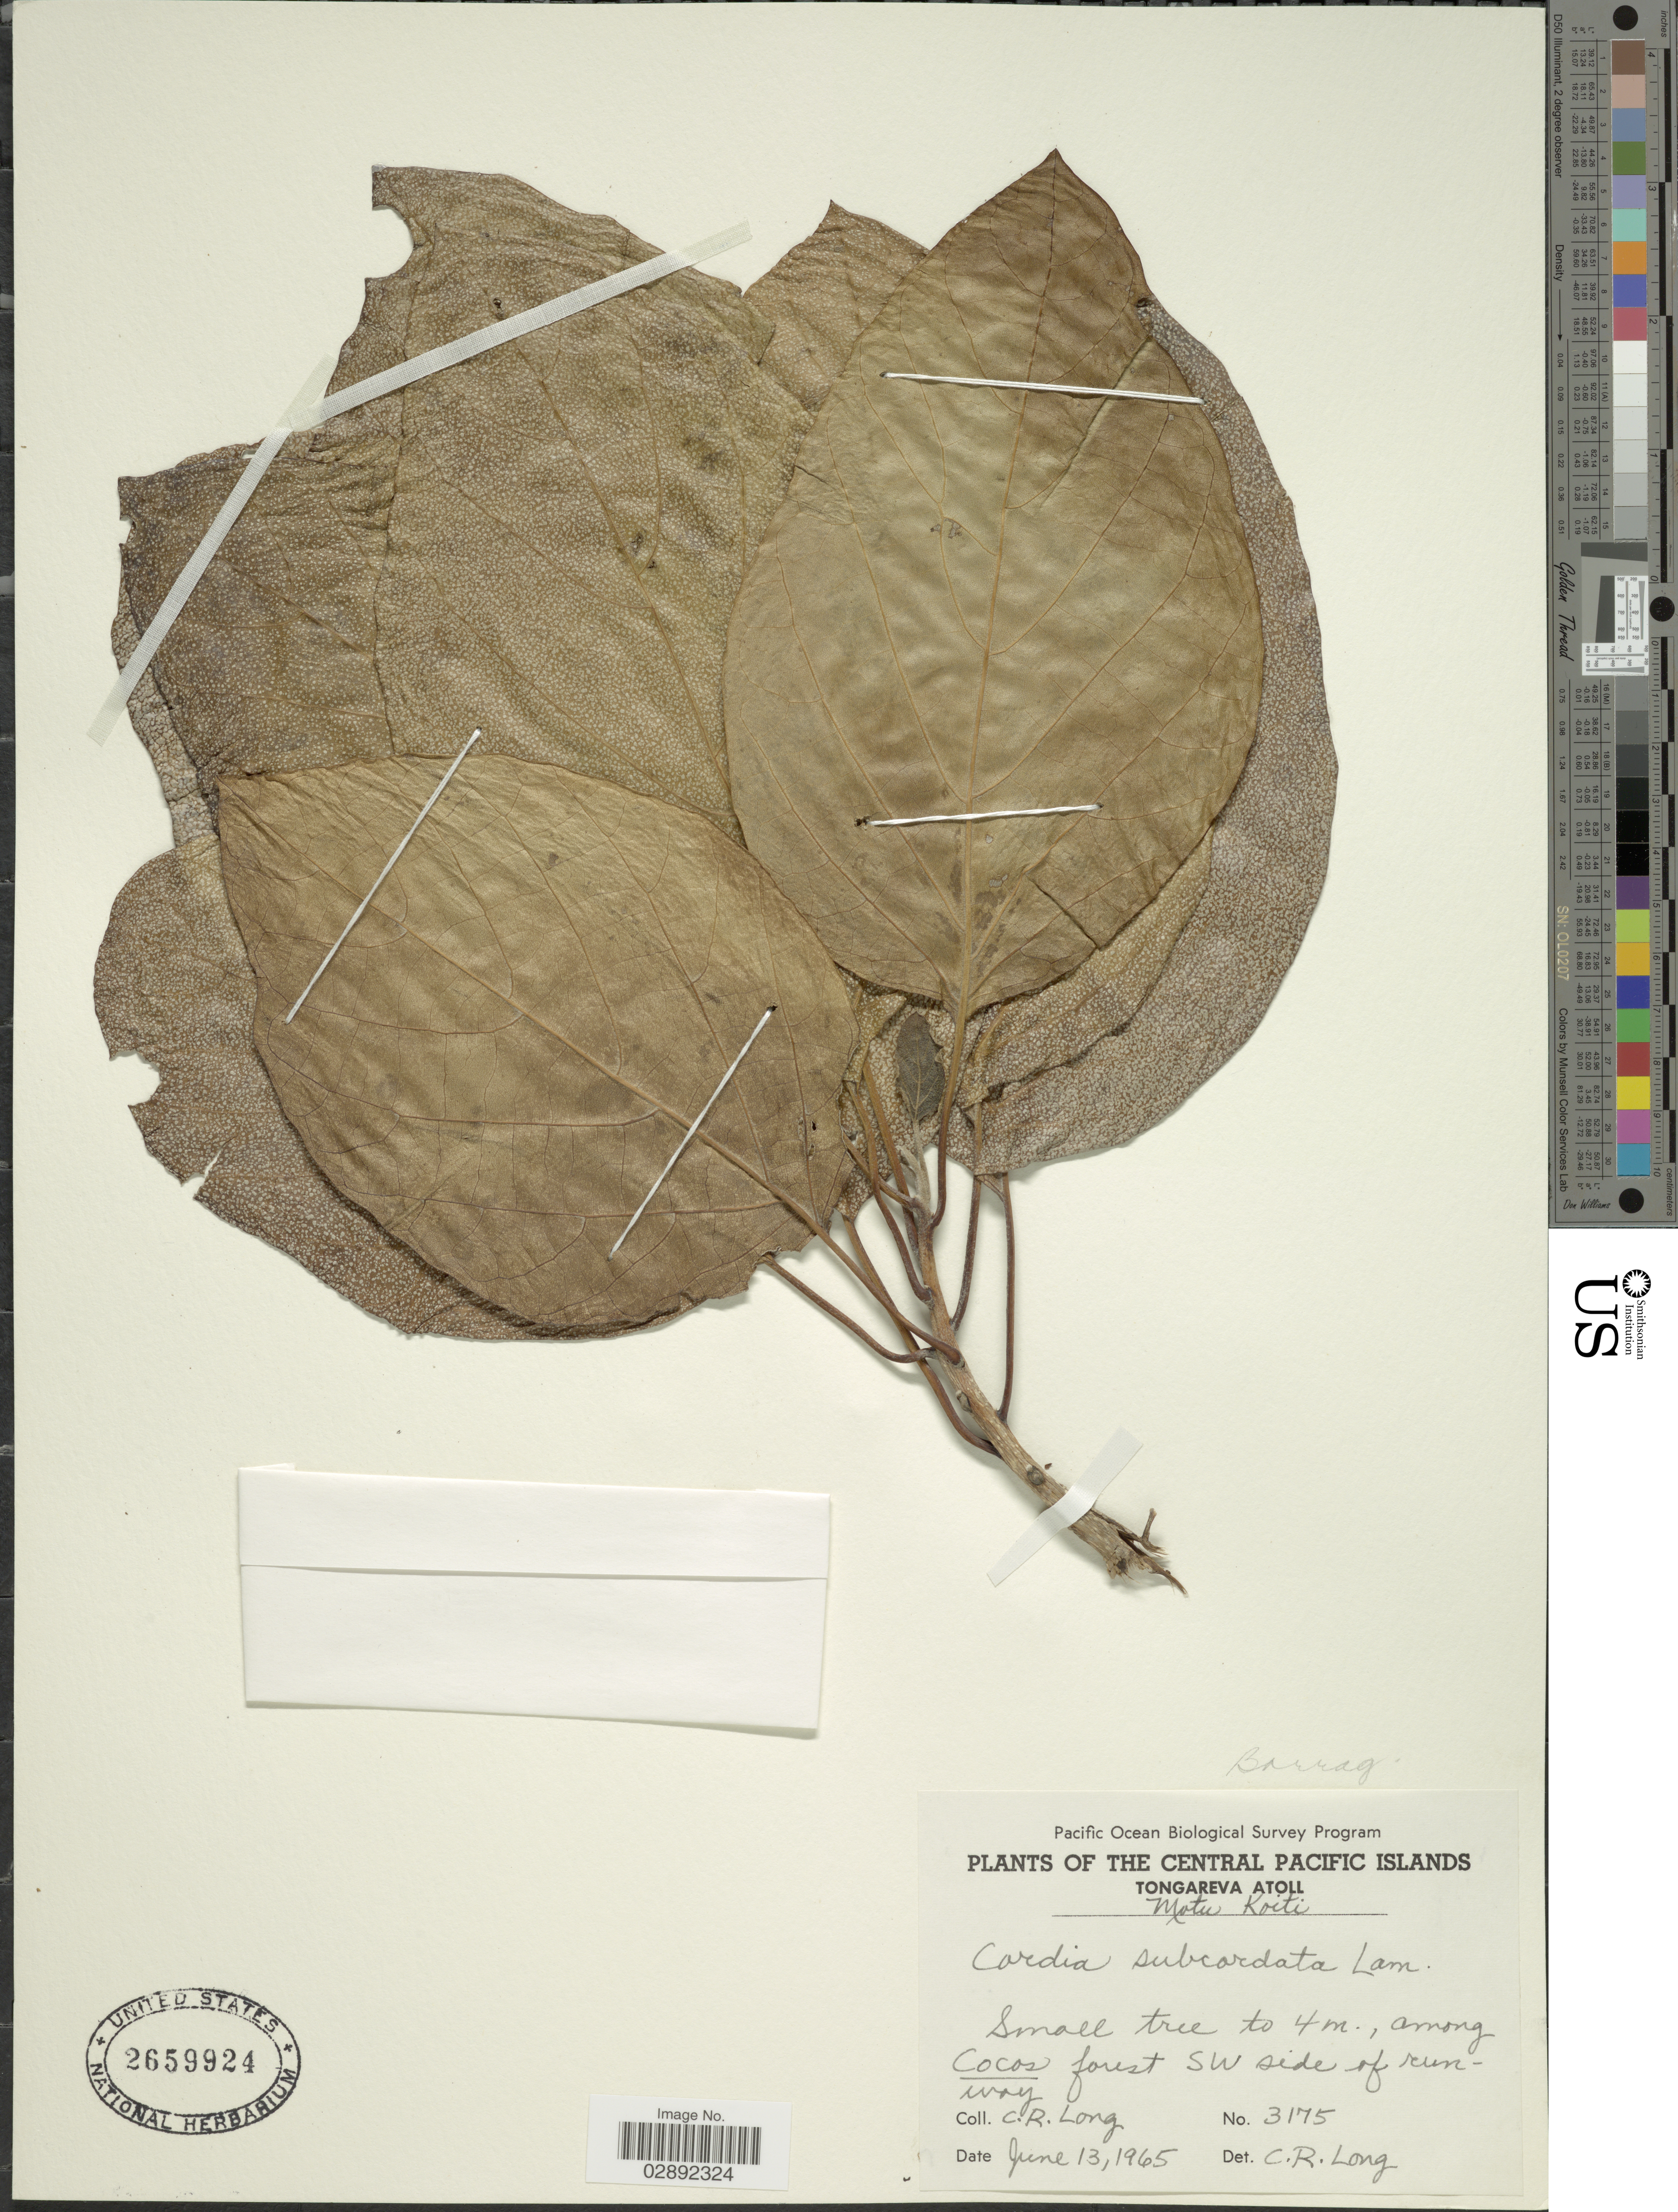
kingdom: Plantae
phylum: Tracheophyta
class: Magnoliopsida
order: Boraginales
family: Cordiaceae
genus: Cordia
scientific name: Cordia subcordata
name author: Lam.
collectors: C. R. Long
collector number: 3175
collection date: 1965-06-13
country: Cook Islands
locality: Central Pacific Islands. Tongareva Atoll. Motu Koiti. SW side of runway.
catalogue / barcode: US 2659924